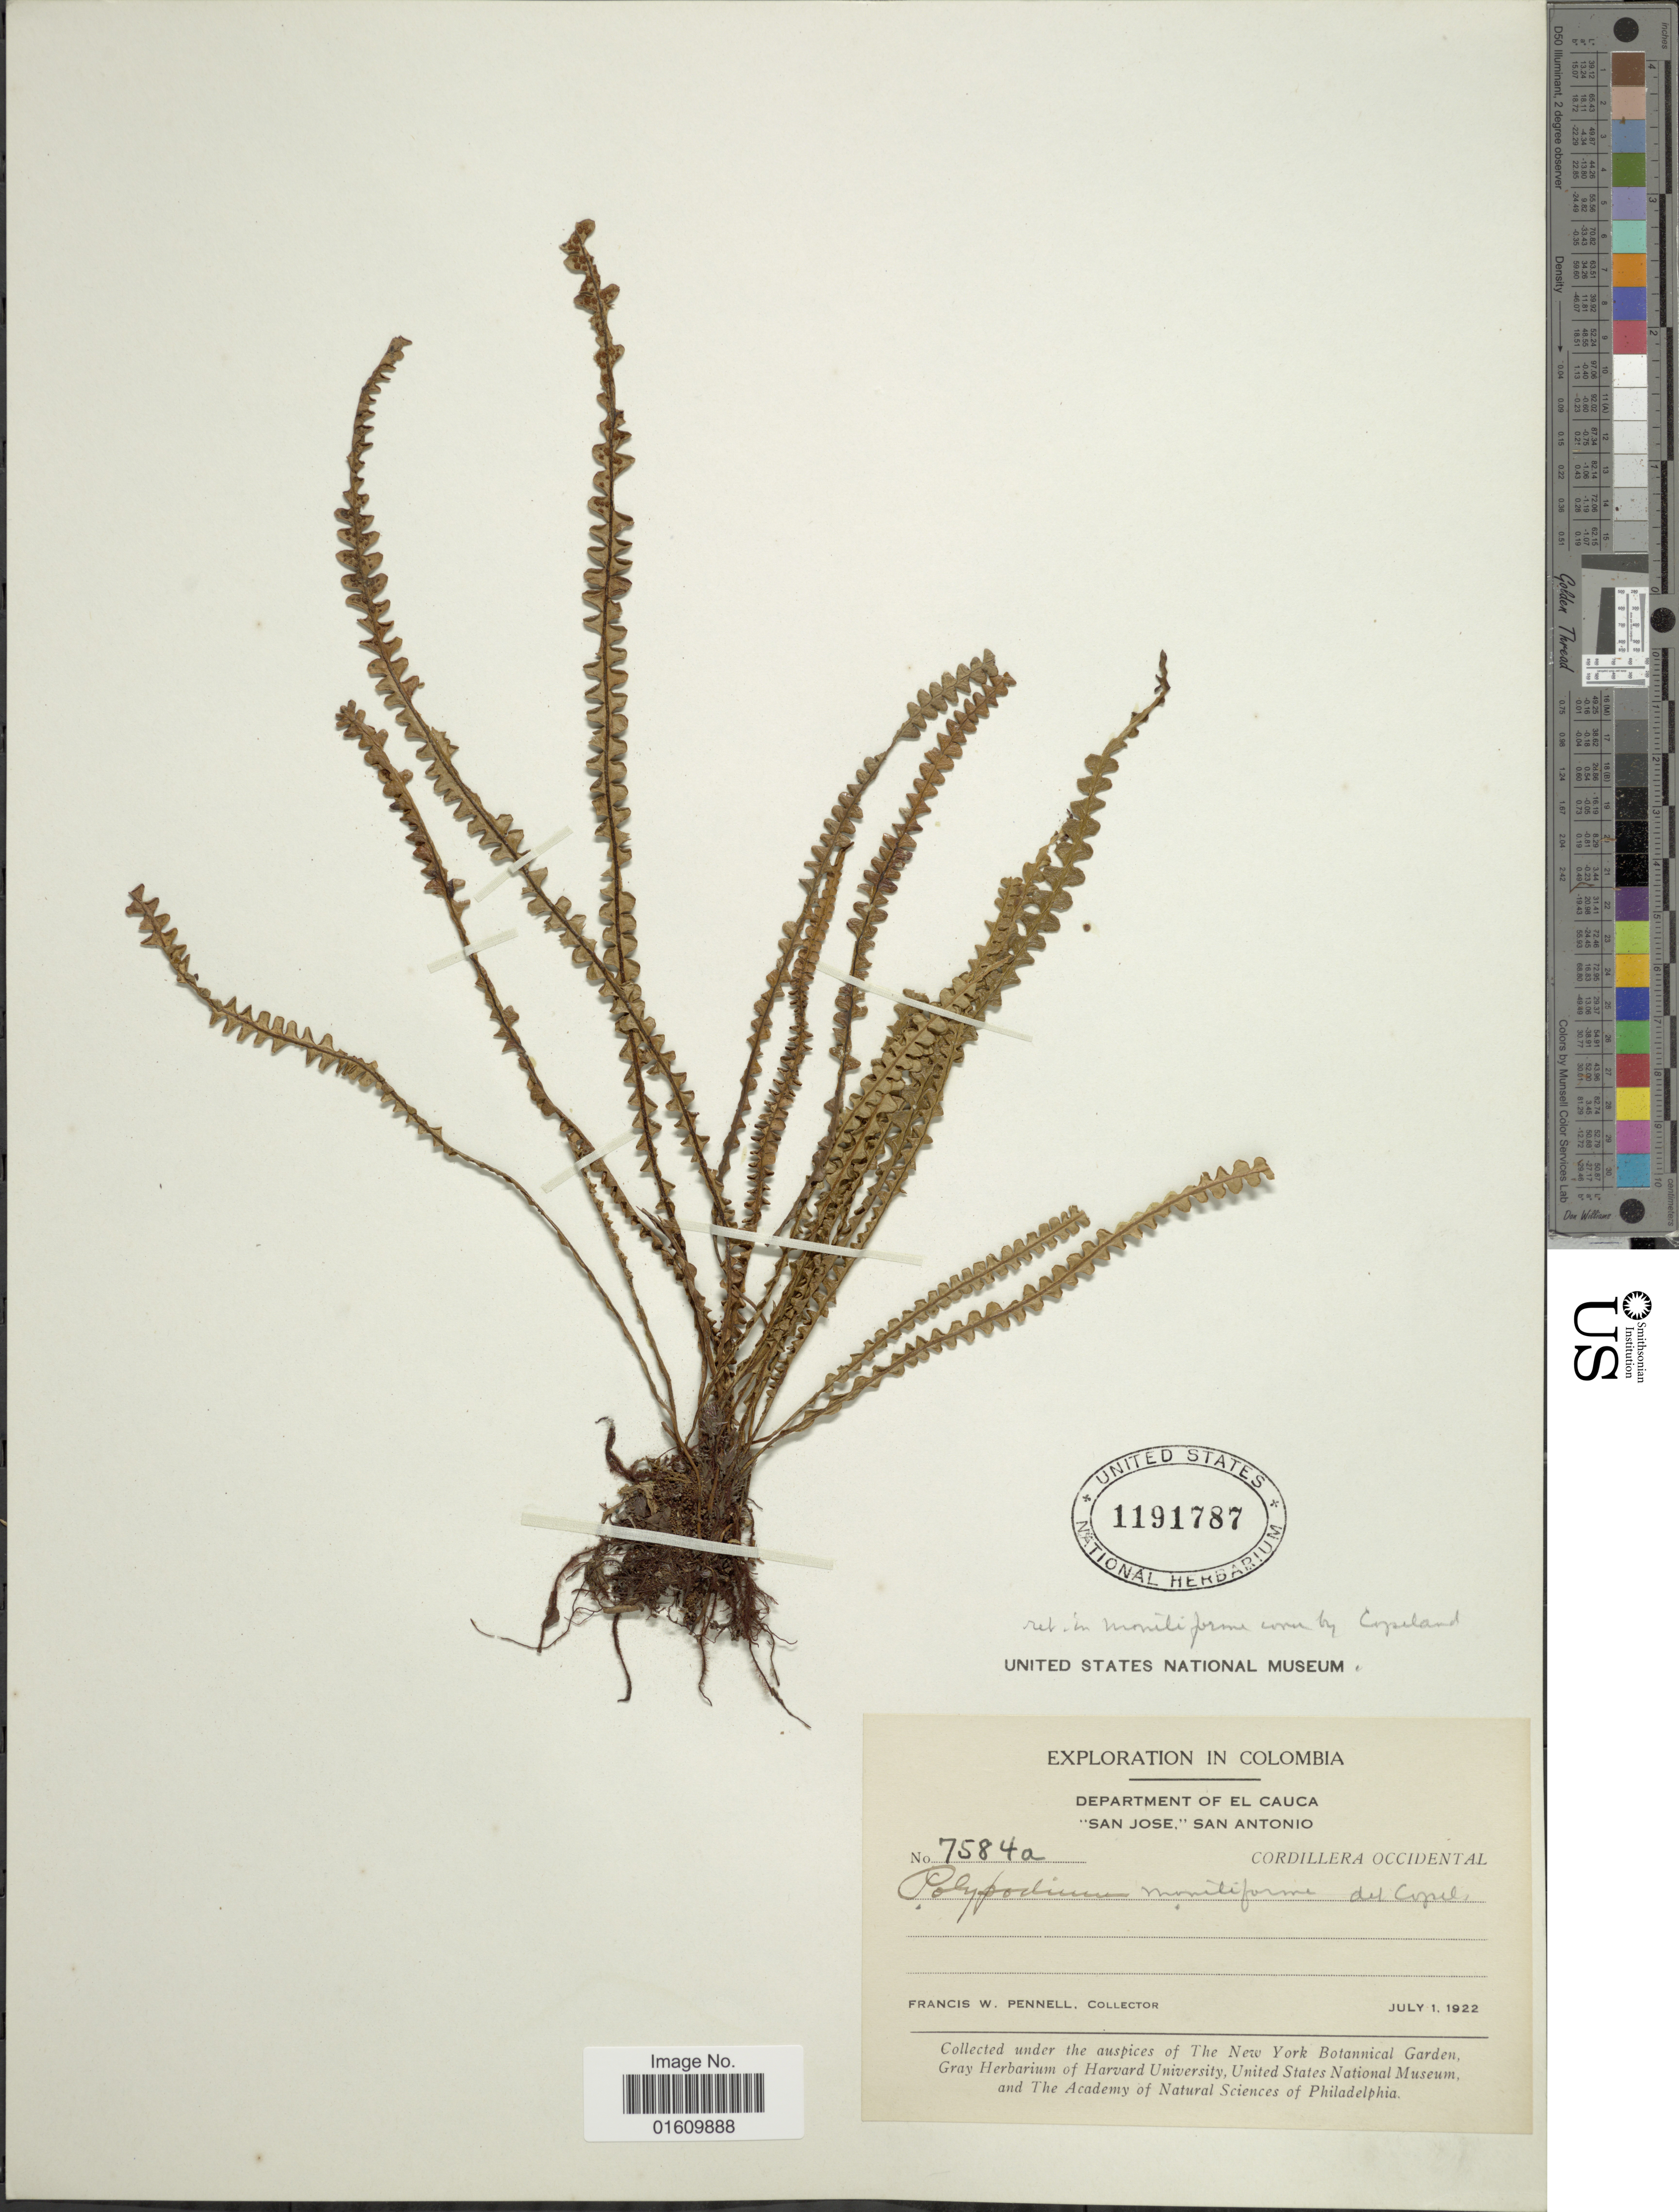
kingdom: Plantae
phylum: Tracheophyta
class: Polypodiopsida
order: Polypodiales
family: Polypodiaceae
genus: Melpomene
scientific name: Melpomene moniliformis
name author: (Lag. ex Sw.) A.R. Sm. & R.C. Moran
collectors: F. W. Pennell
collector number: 7584a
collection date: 1922-07-01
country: Colombia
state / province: Cauca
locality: Departement of el Cauca, "San Jose, "San Antonio, Cordillera Occindetal.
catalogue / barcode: US 1191787